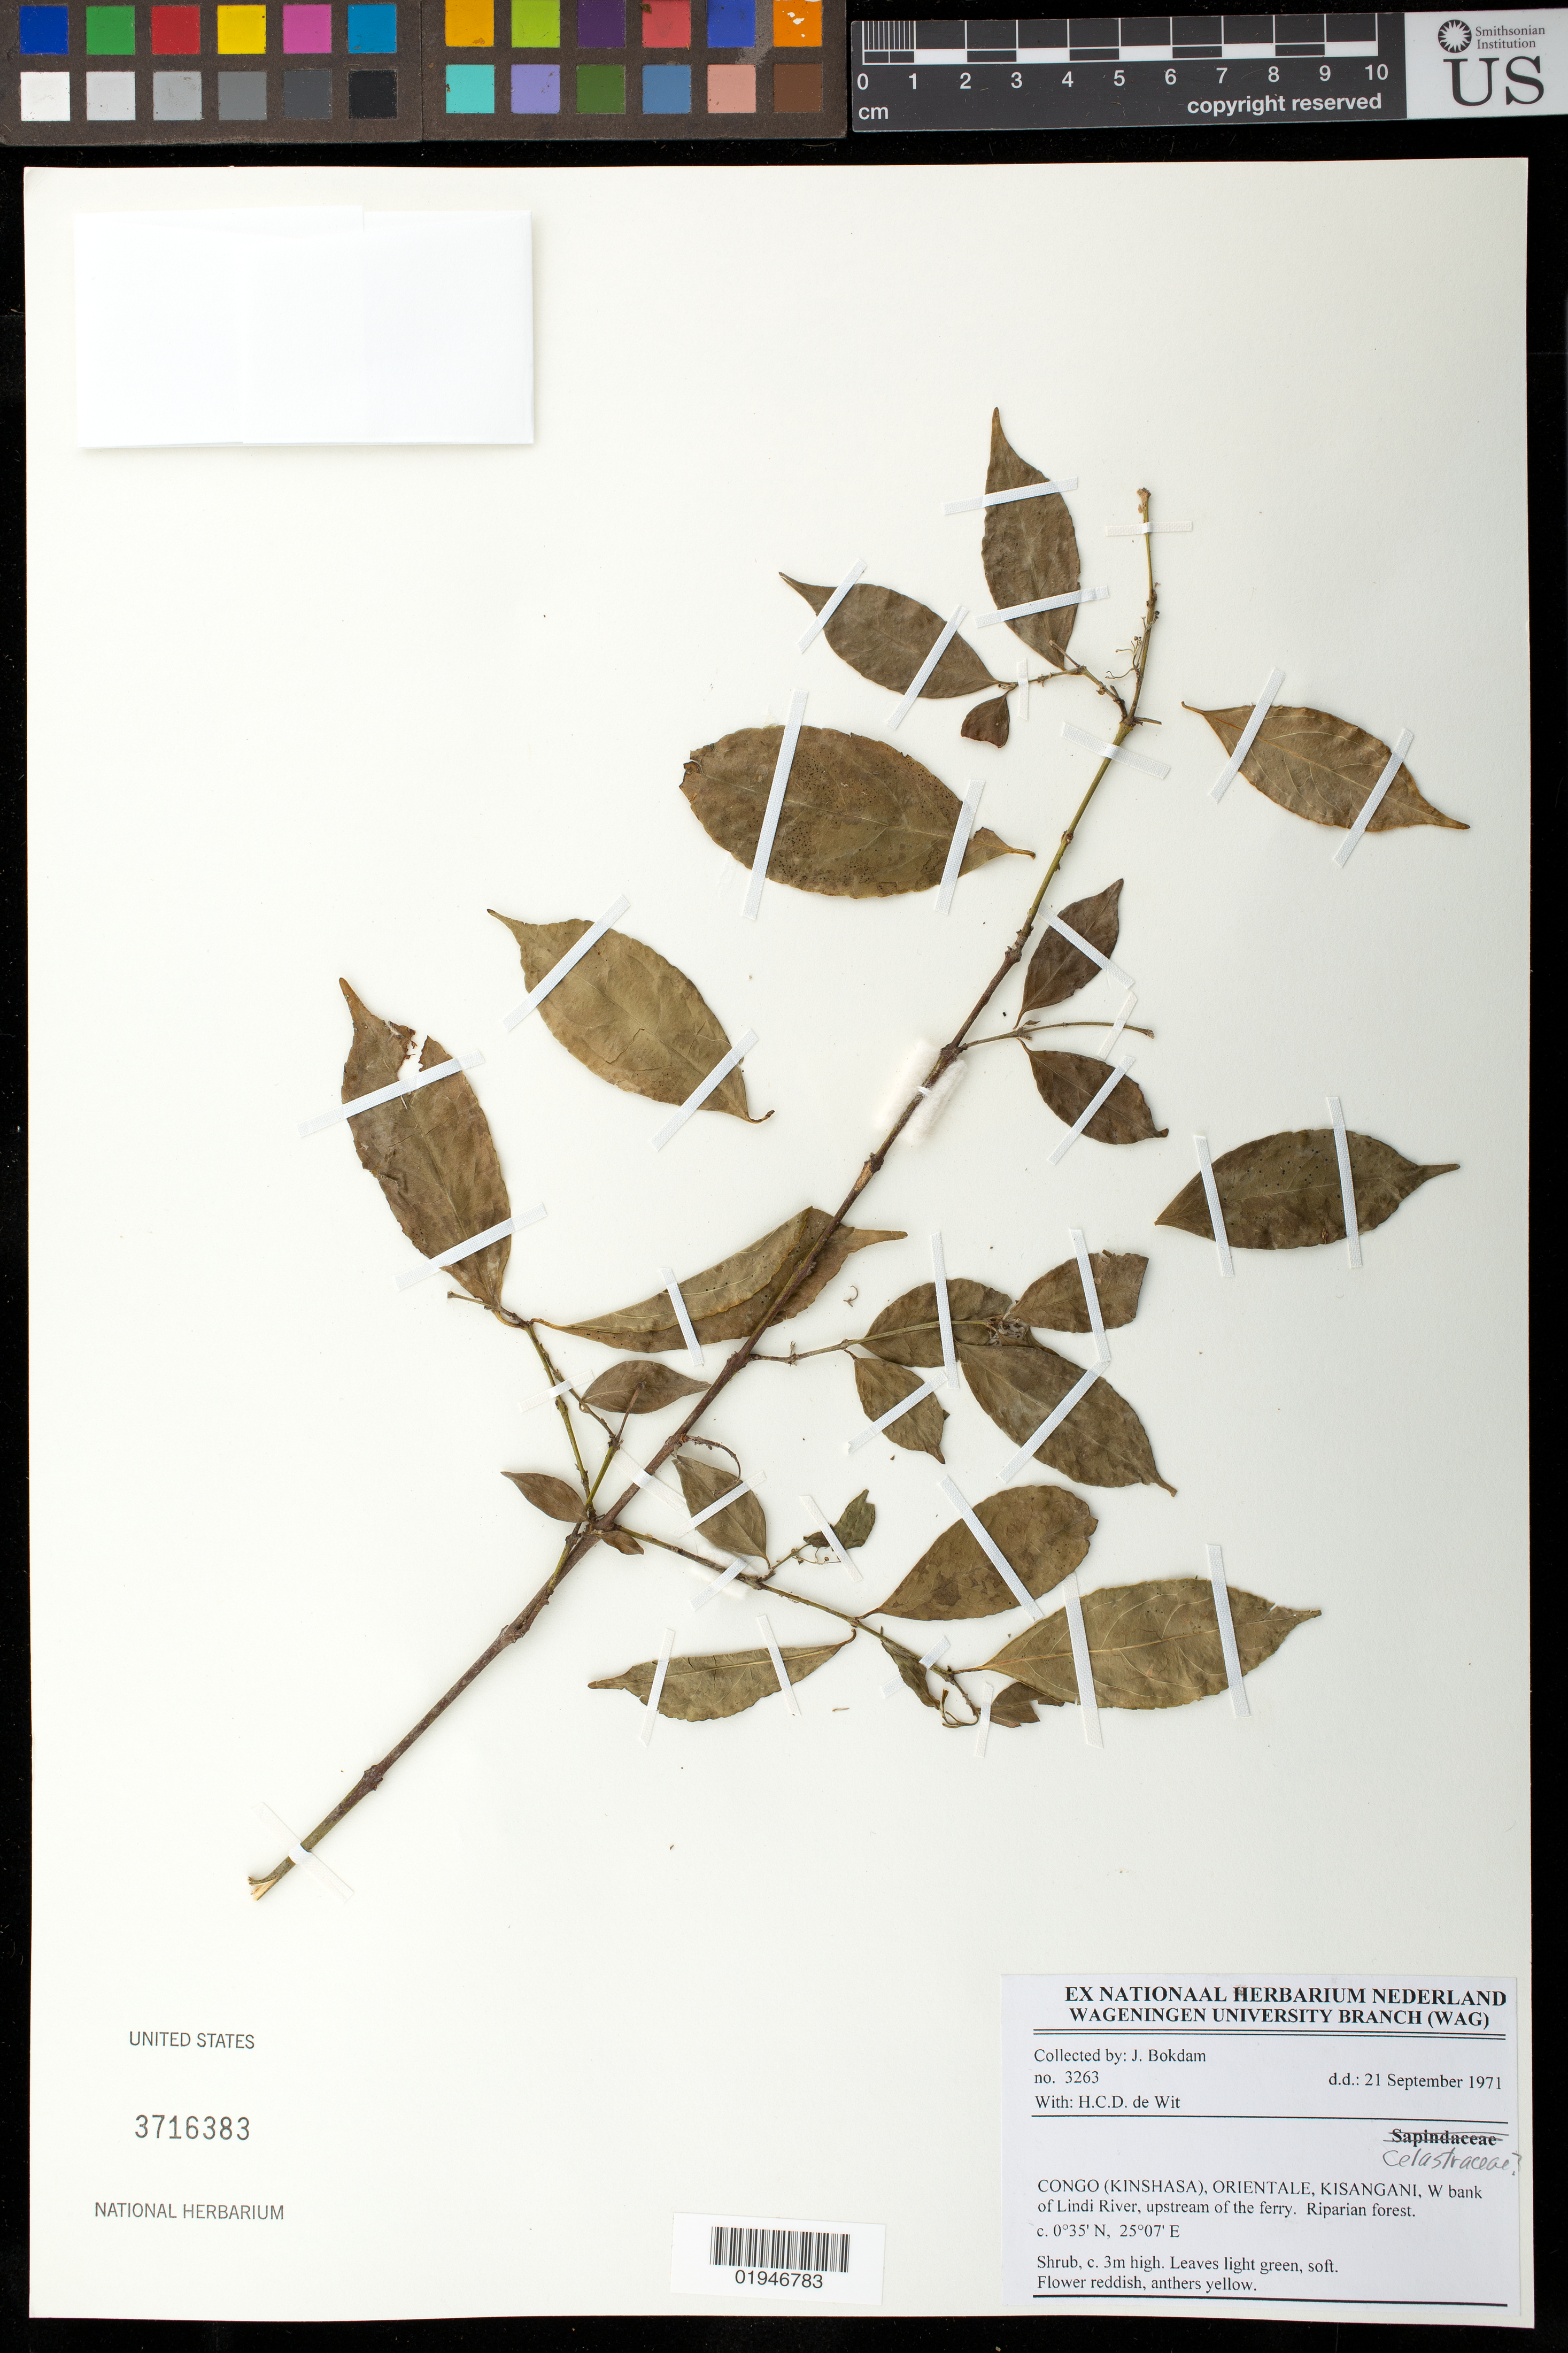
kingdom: Plantae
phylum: Tracheophyta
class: Magnoliopsida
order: Celastrales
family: Celastraceae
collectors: J. Bokdam & H. de Wit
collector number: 3263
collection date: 1971-09-21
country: Congo, Democratic Republic of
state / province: Tshopo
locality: Kinshasa. Kisangani, W bank of Lindi River, upstream of the ferry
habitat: Riparian forest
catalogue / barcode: US 3716383